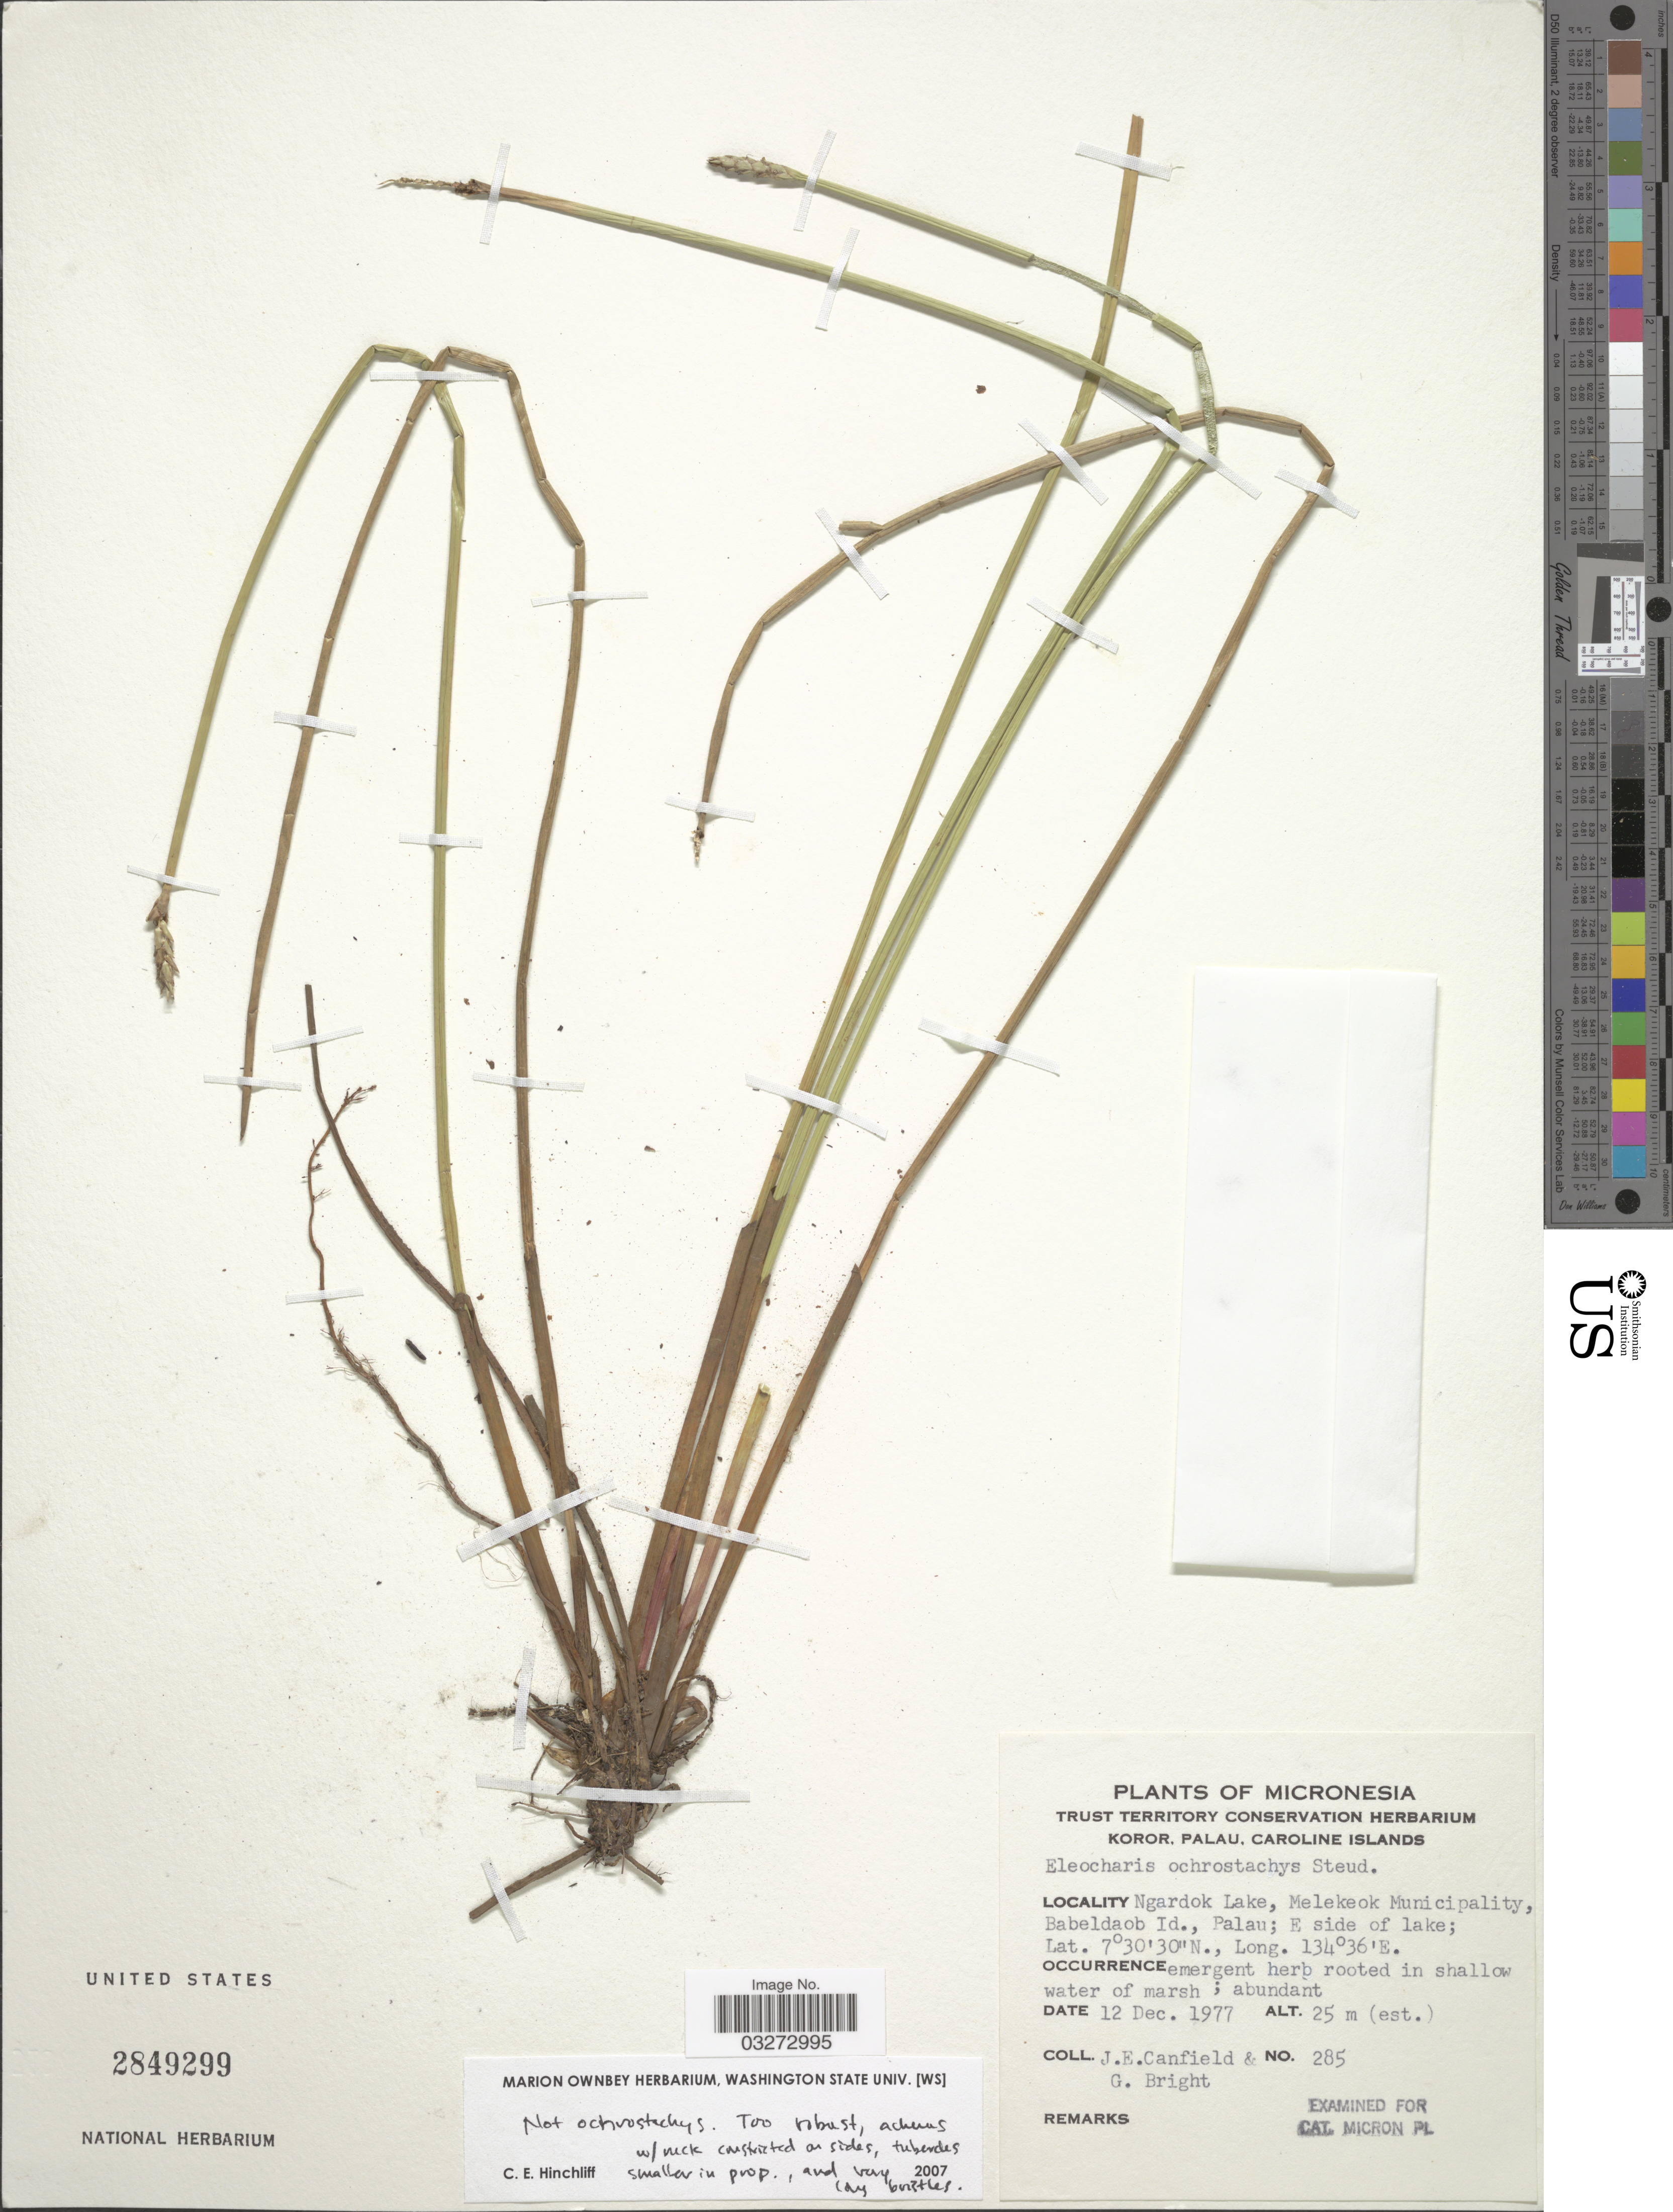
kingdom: Plantae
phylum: Tracheophyta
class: Liliopsida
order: Poales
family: Cyperaceae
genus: Eleocharis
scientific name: Eleocharis sp.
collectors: J. E. Canfield & G. Bright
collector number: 285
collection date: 1977-12-12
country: Palau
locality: Micronesia. Ngardok Lake, Melekeok Municipality, Babeldaob Id., Palau; E side of lake.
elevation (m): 25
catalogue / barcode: US 2849299